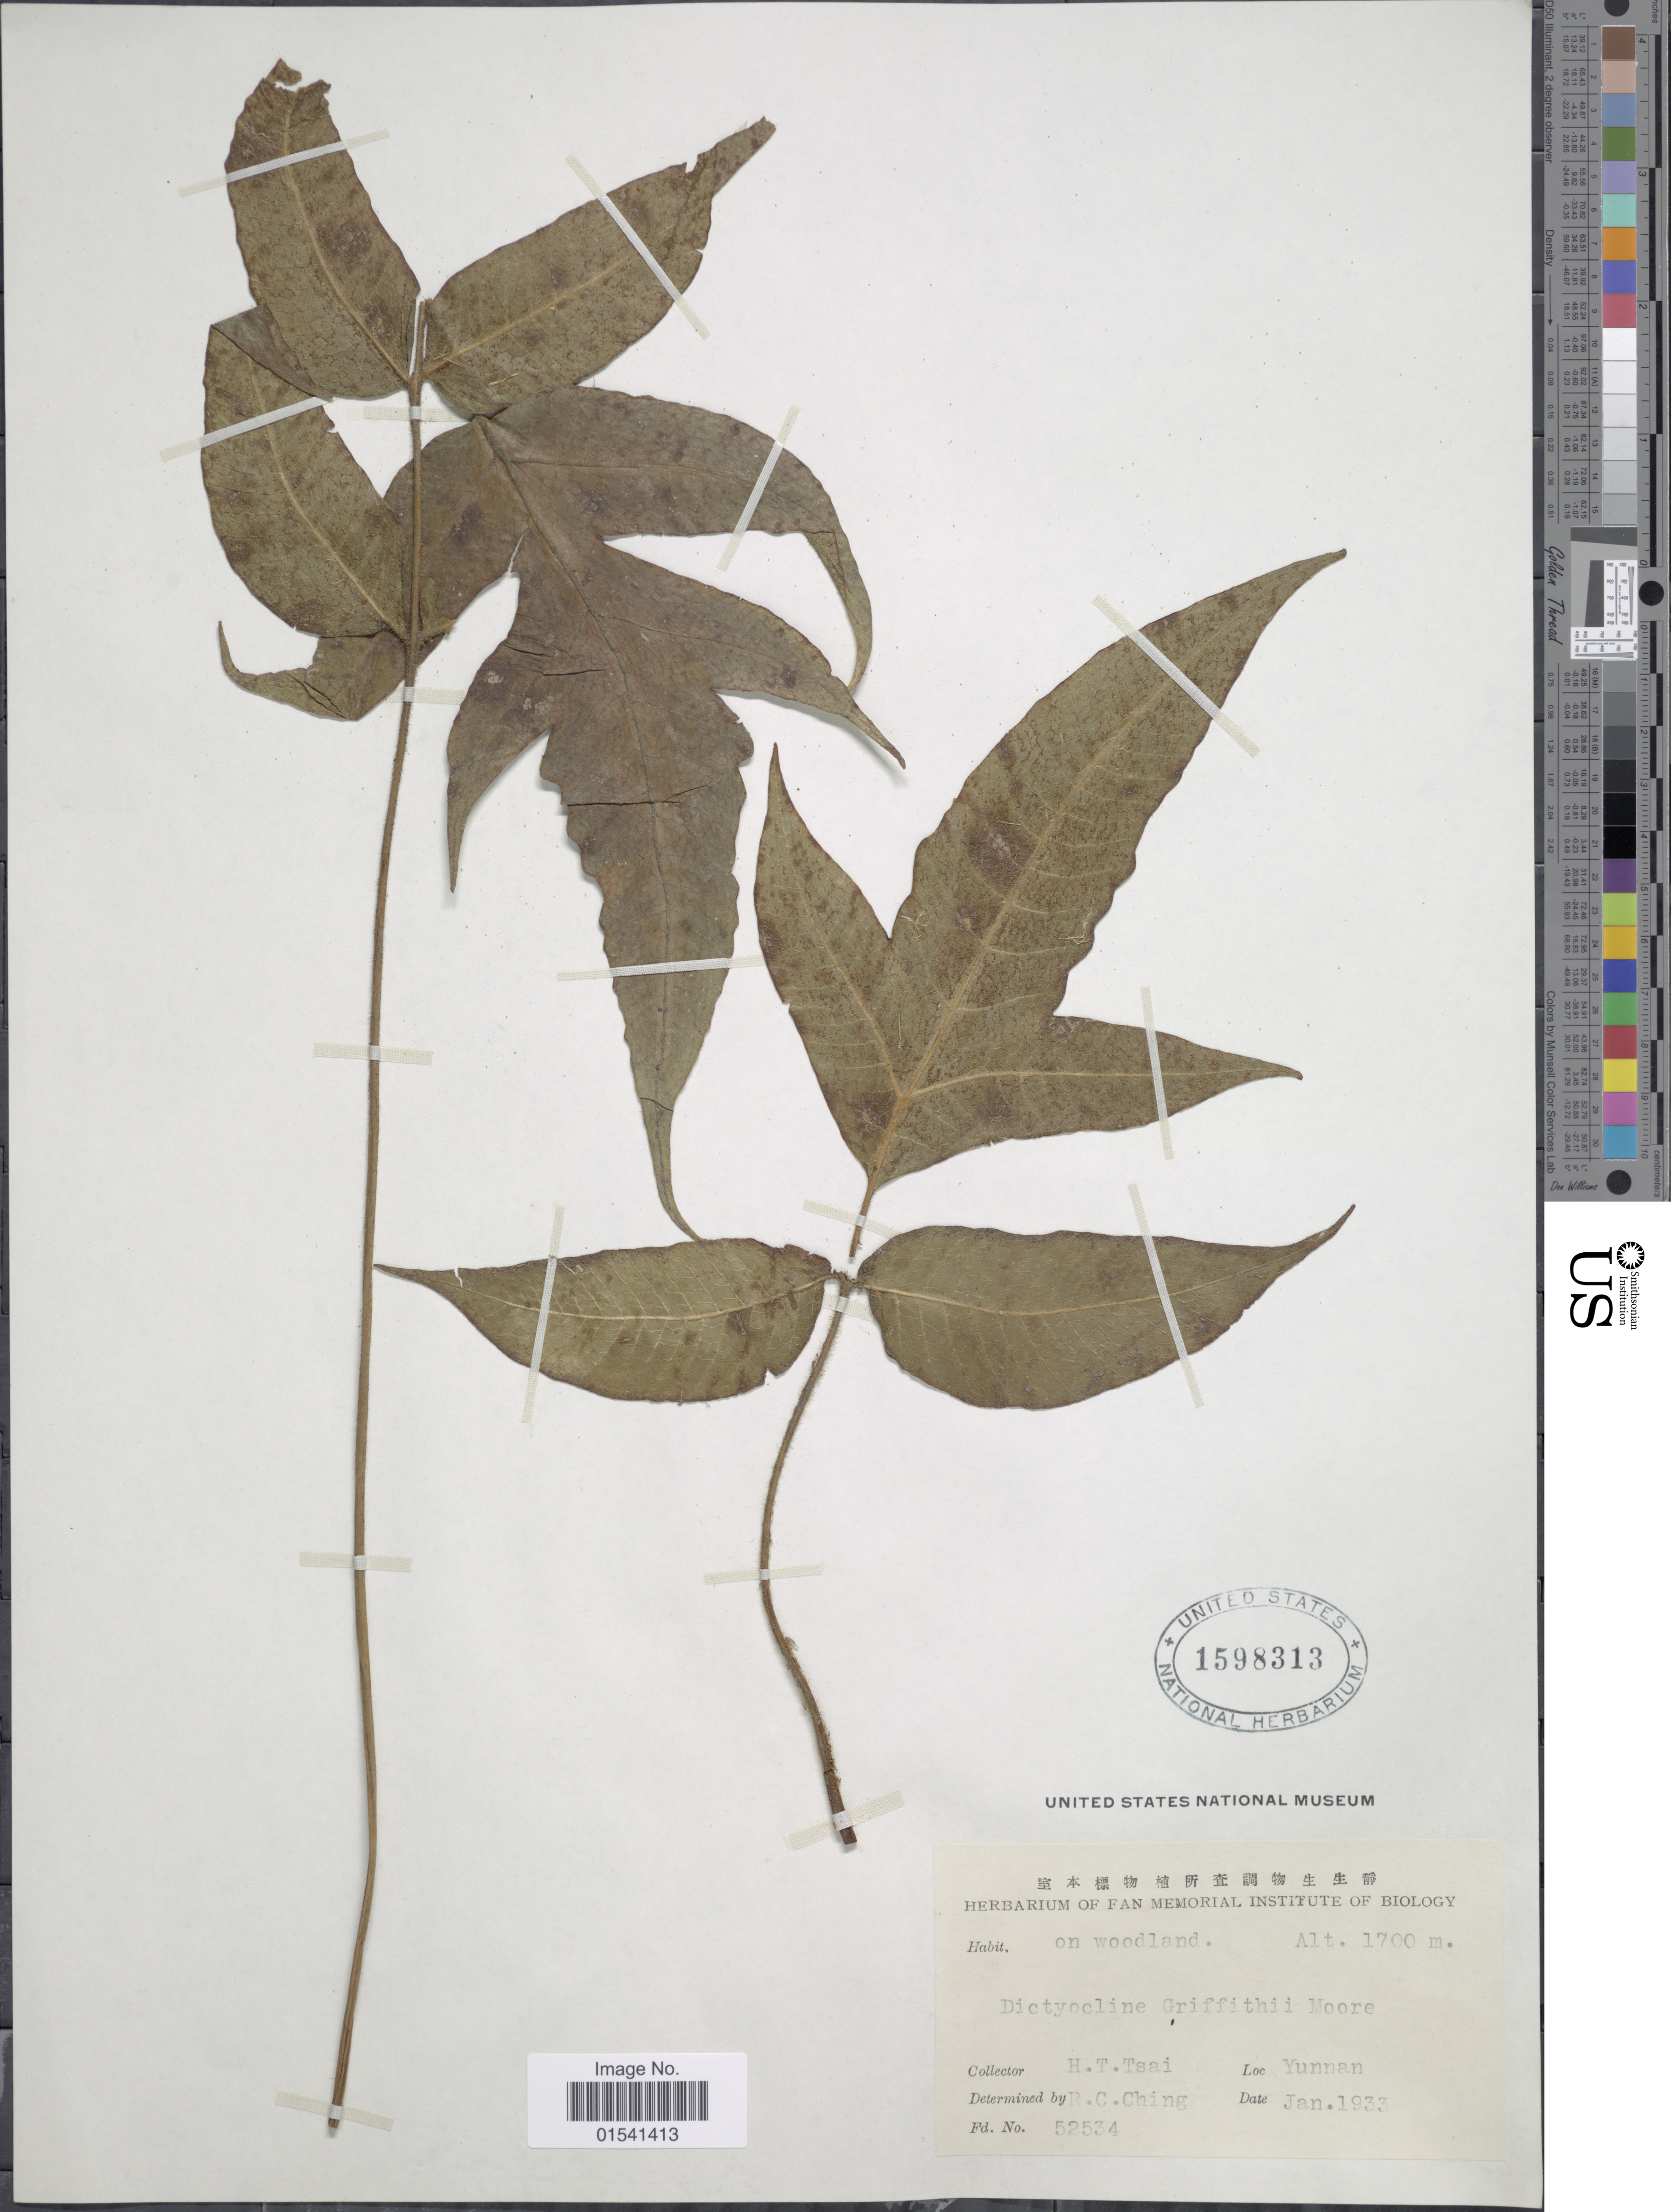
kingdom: Plantae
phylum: Tracheophyta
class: Polypodiopsida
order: Polypodiales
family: Thelypteridaceae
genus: Stegnogramma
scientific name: Stegnogramma griffithii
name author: (T. Moore) K. Iwats.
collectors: H. Tsai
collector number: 52534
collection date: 1933-01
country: China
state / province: Yunnan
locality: On woodland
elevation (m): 1700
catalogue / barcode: US 1598313